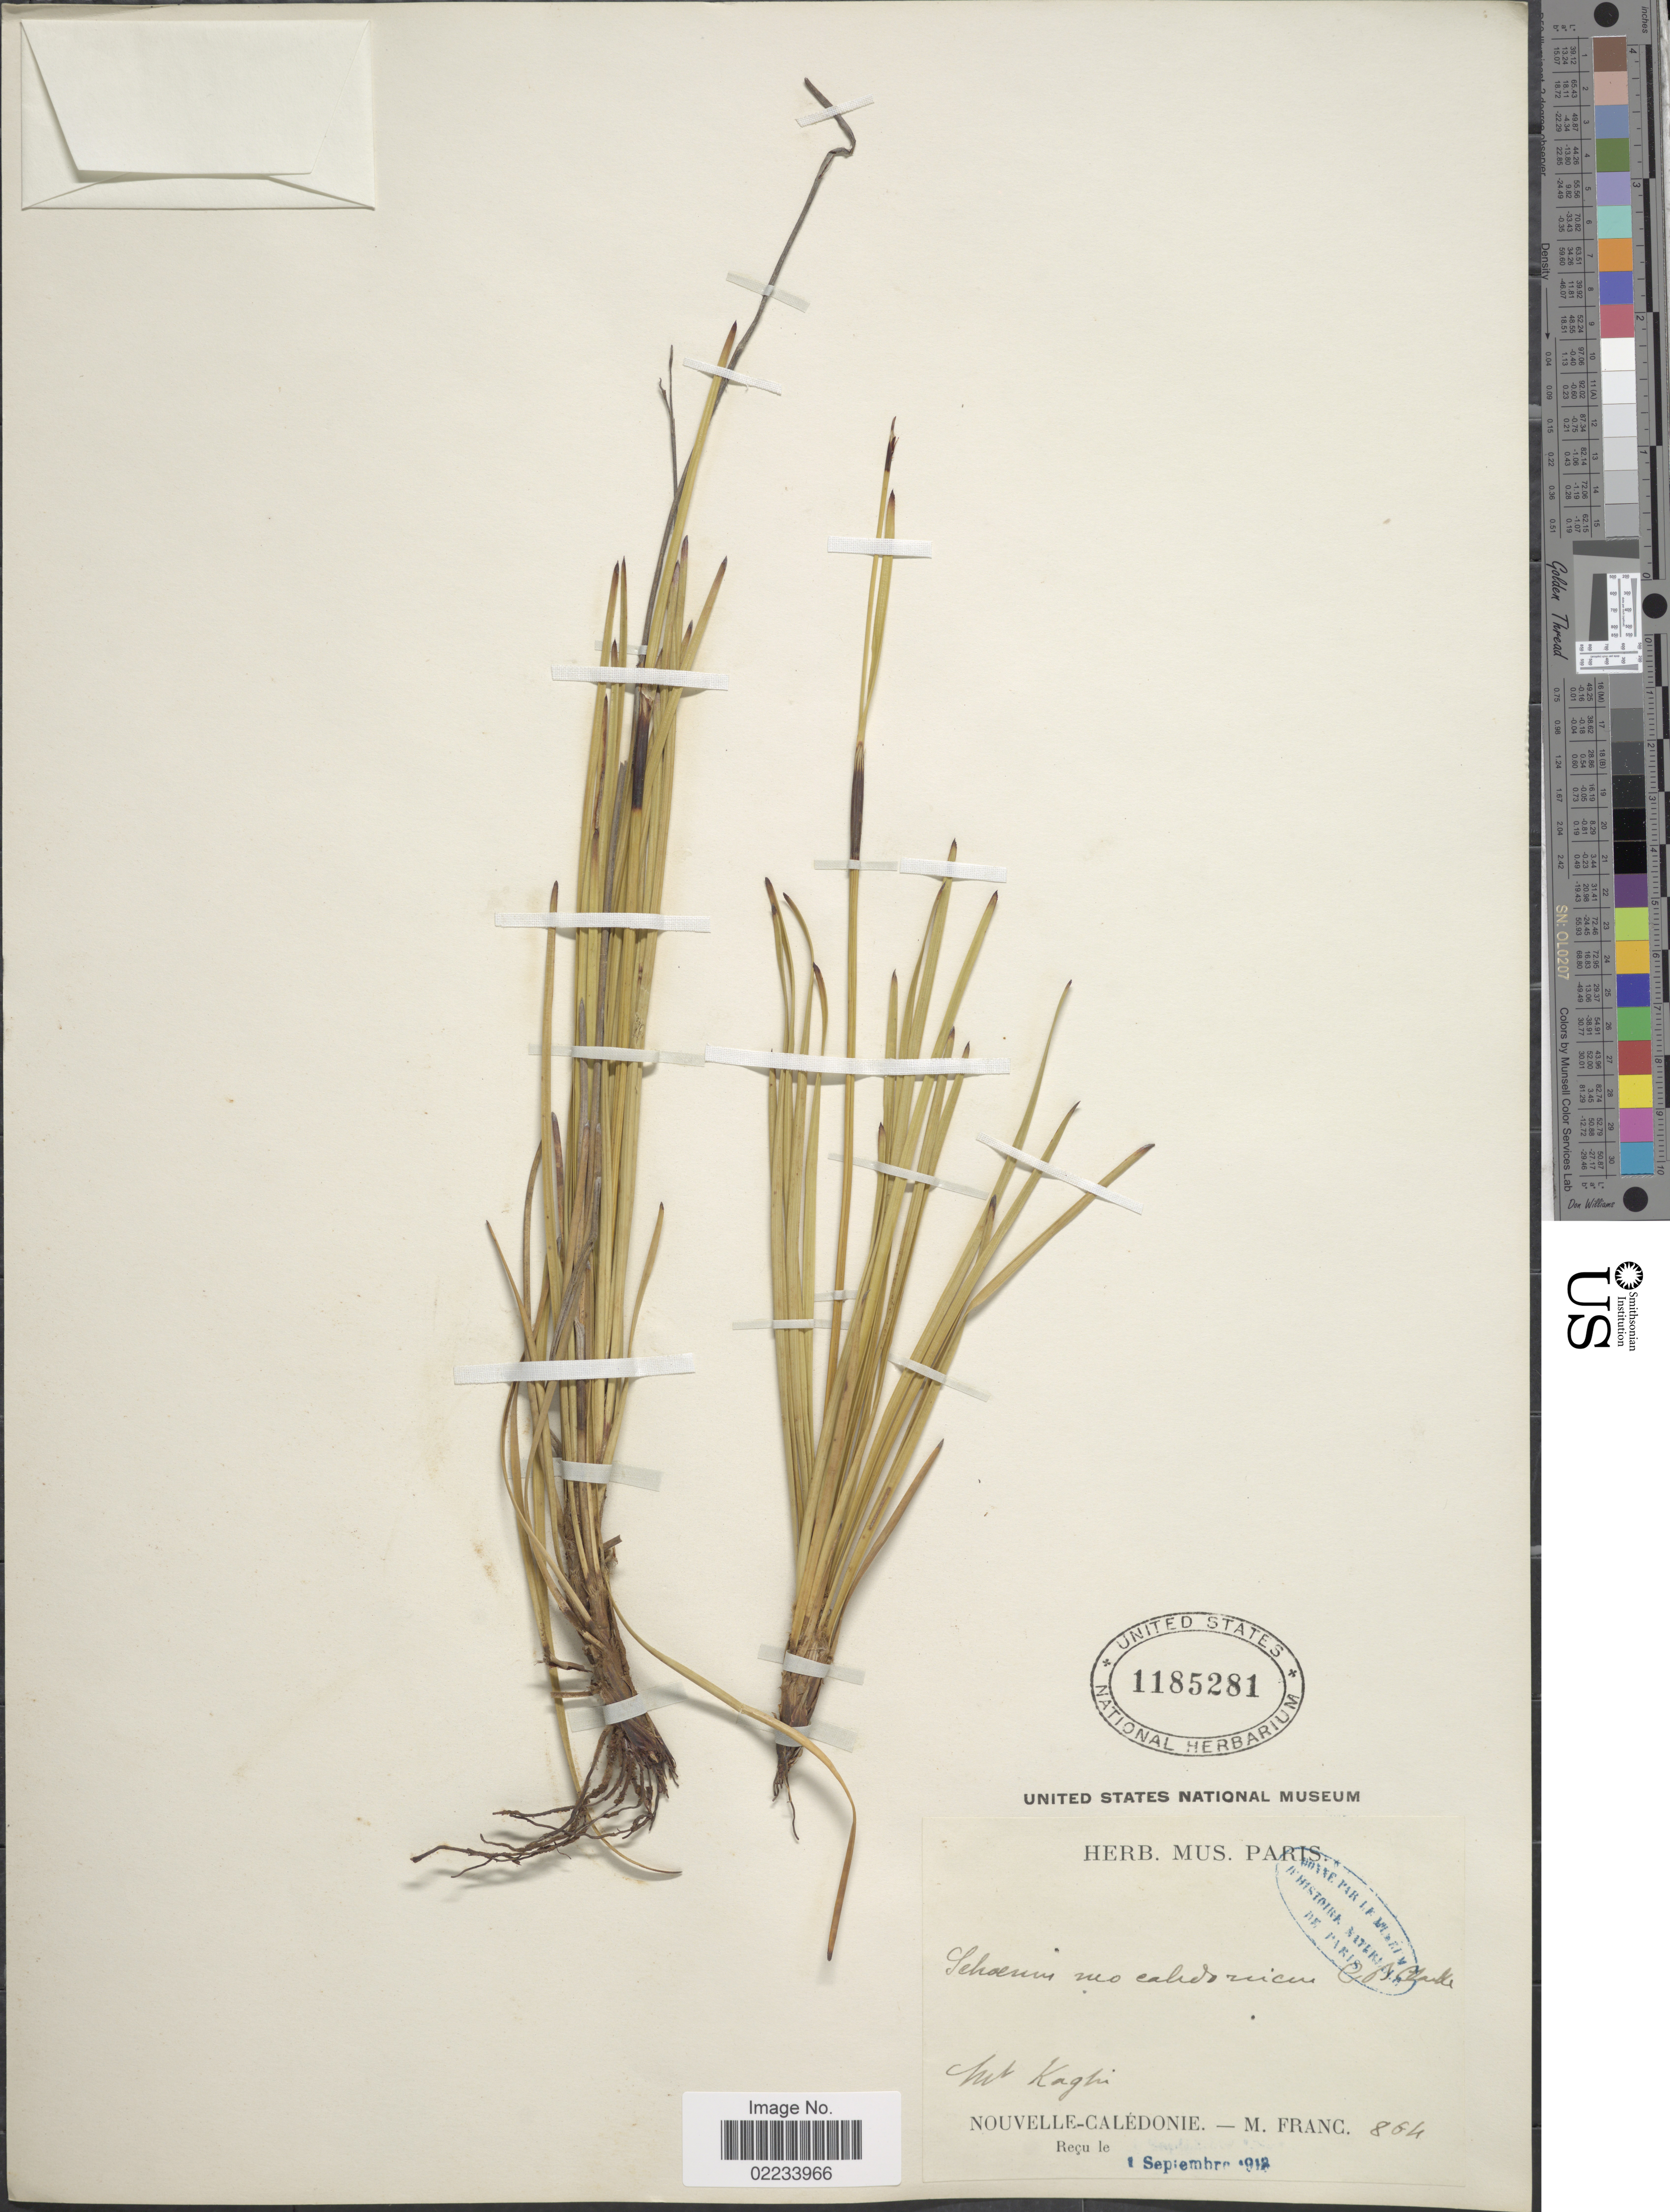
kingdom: Plantae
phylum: Tracheophyta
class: Liliopsida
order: Poales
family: Cyperaceae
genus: Schoenus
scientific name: Schoenus neocaledonicus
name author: C.B. Clarke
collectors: M. Franc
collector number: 864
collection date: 1912-09-01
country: New Caledonia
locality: Mt Kaghi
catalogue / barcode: US 1185281